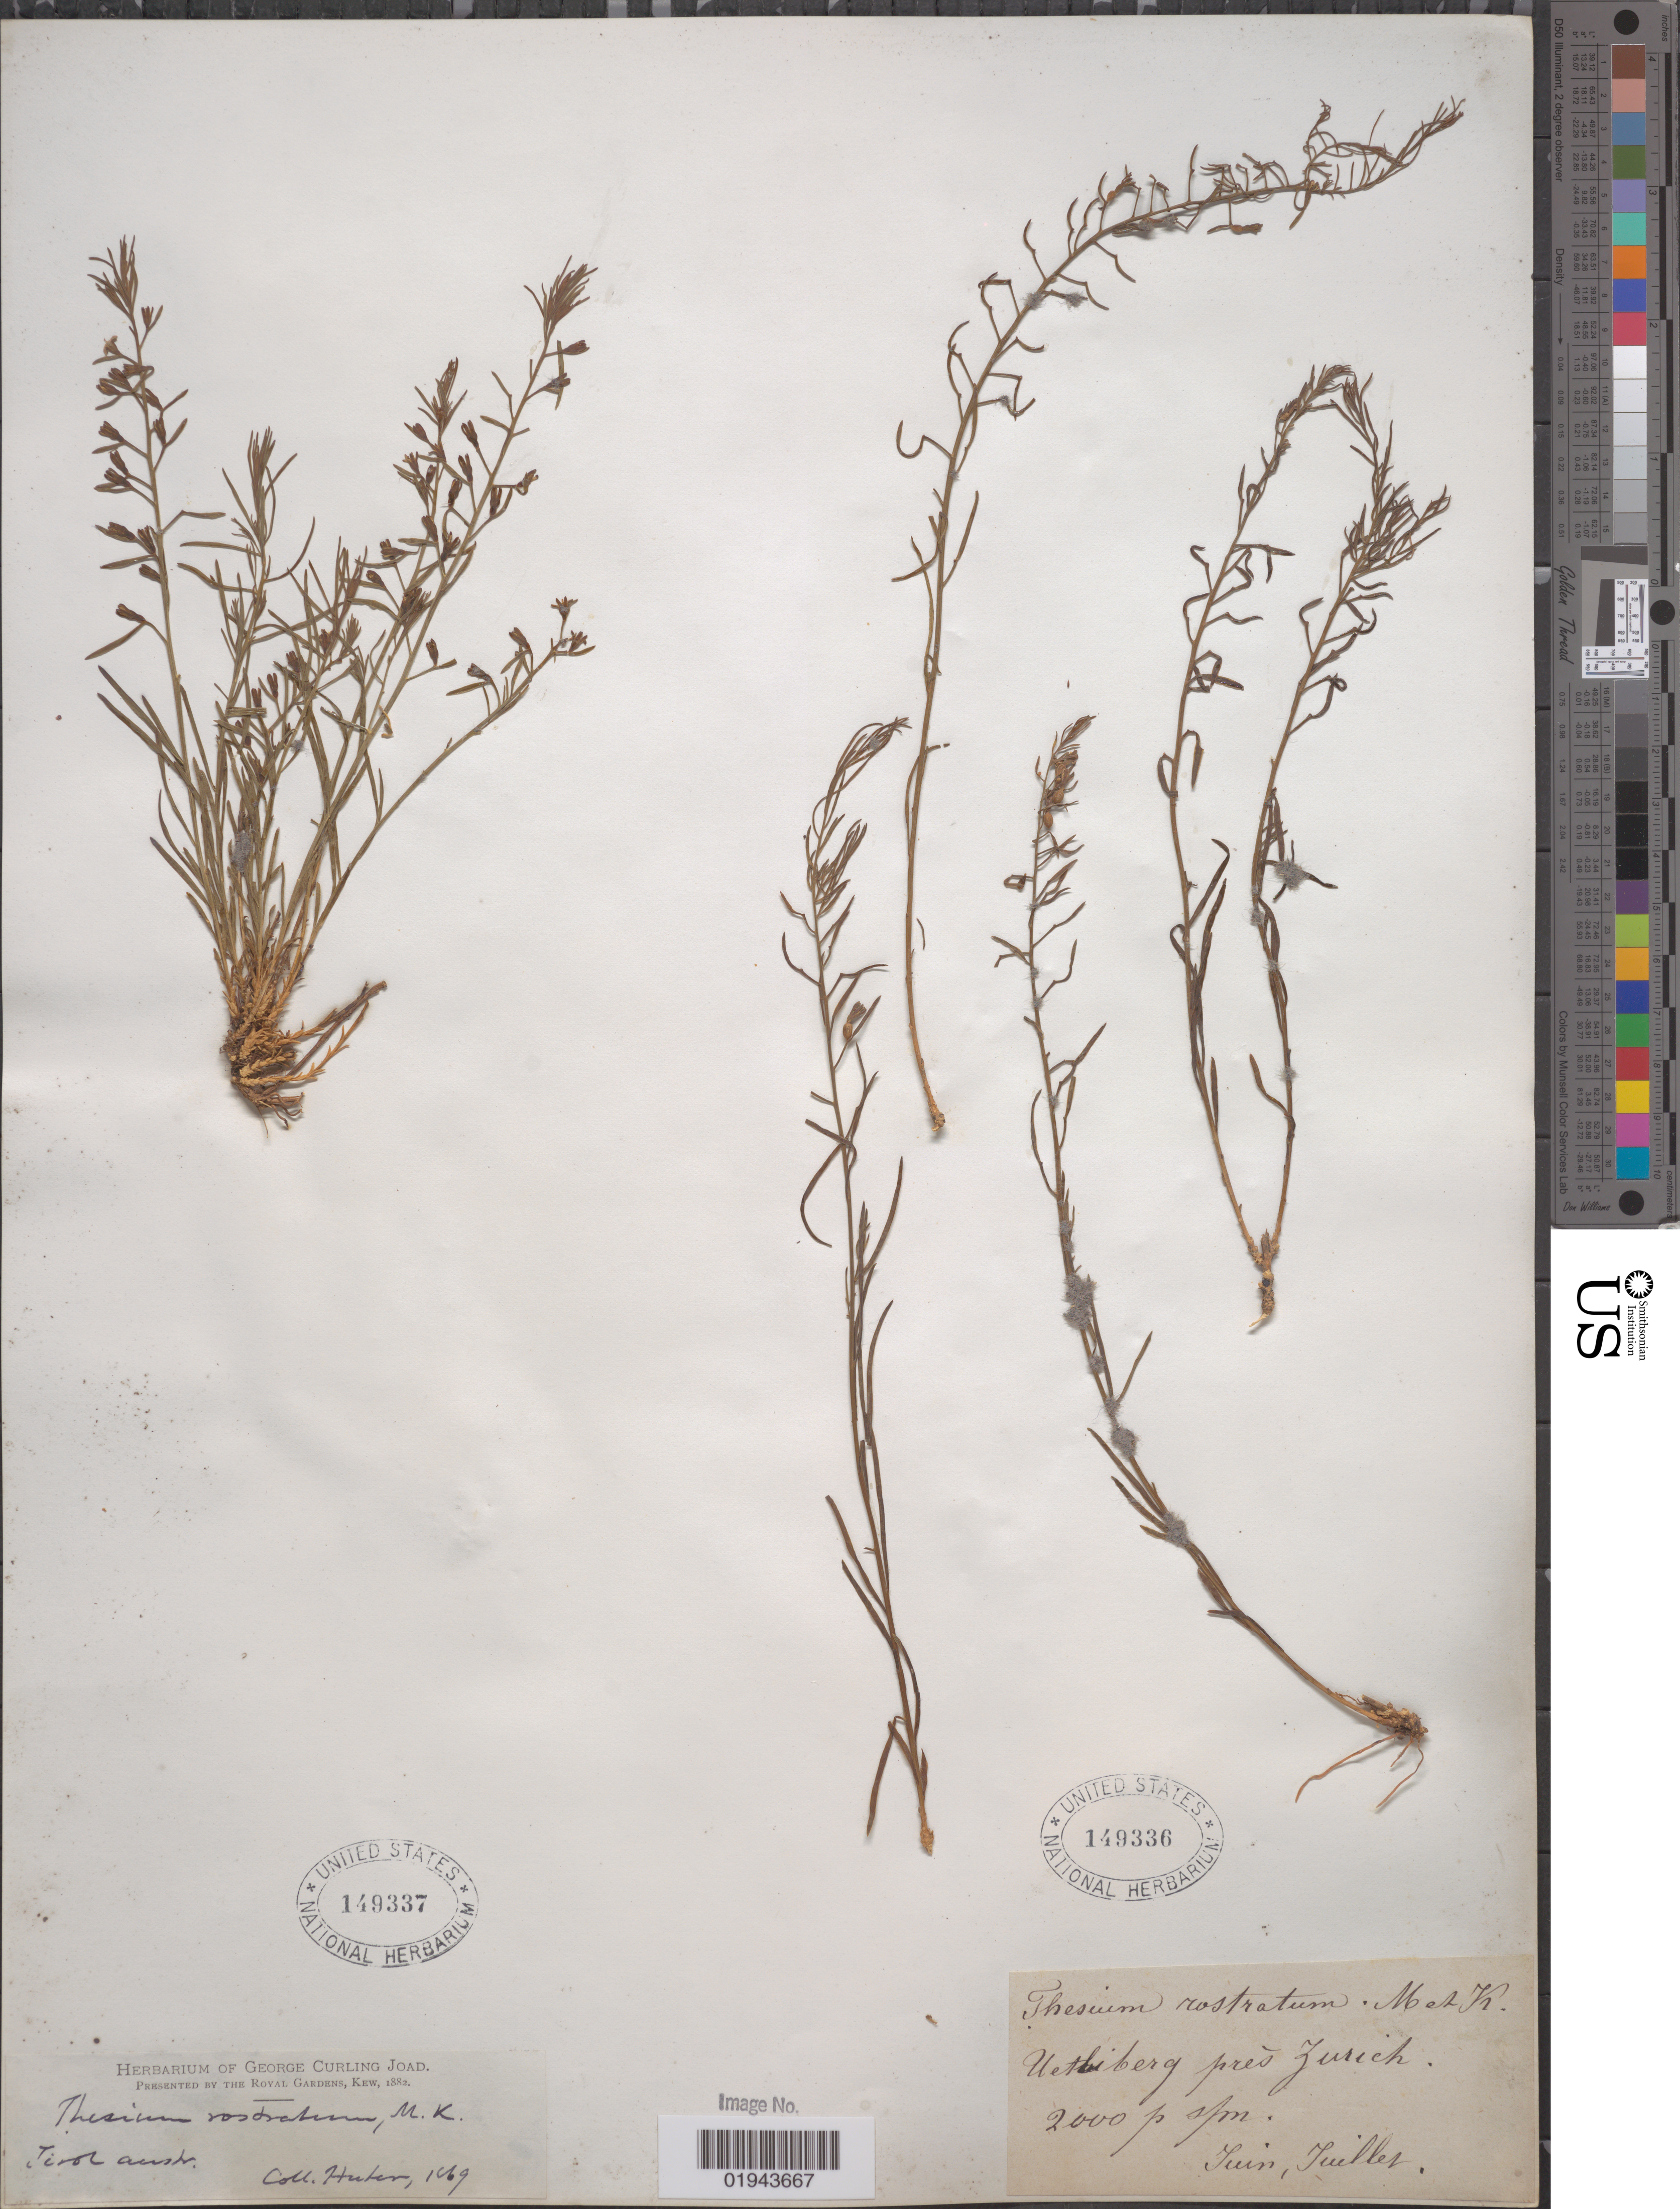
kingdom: Plantae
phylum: Tracheophyta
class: Magnoliopsida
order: Santalales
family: Thesiaceae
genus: Thesium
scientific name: Thesium rostratum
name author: Mert. & W.D.J. Koch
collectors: -. Huter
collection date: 1869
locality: Tirol austr.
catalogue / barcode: US 149337-2